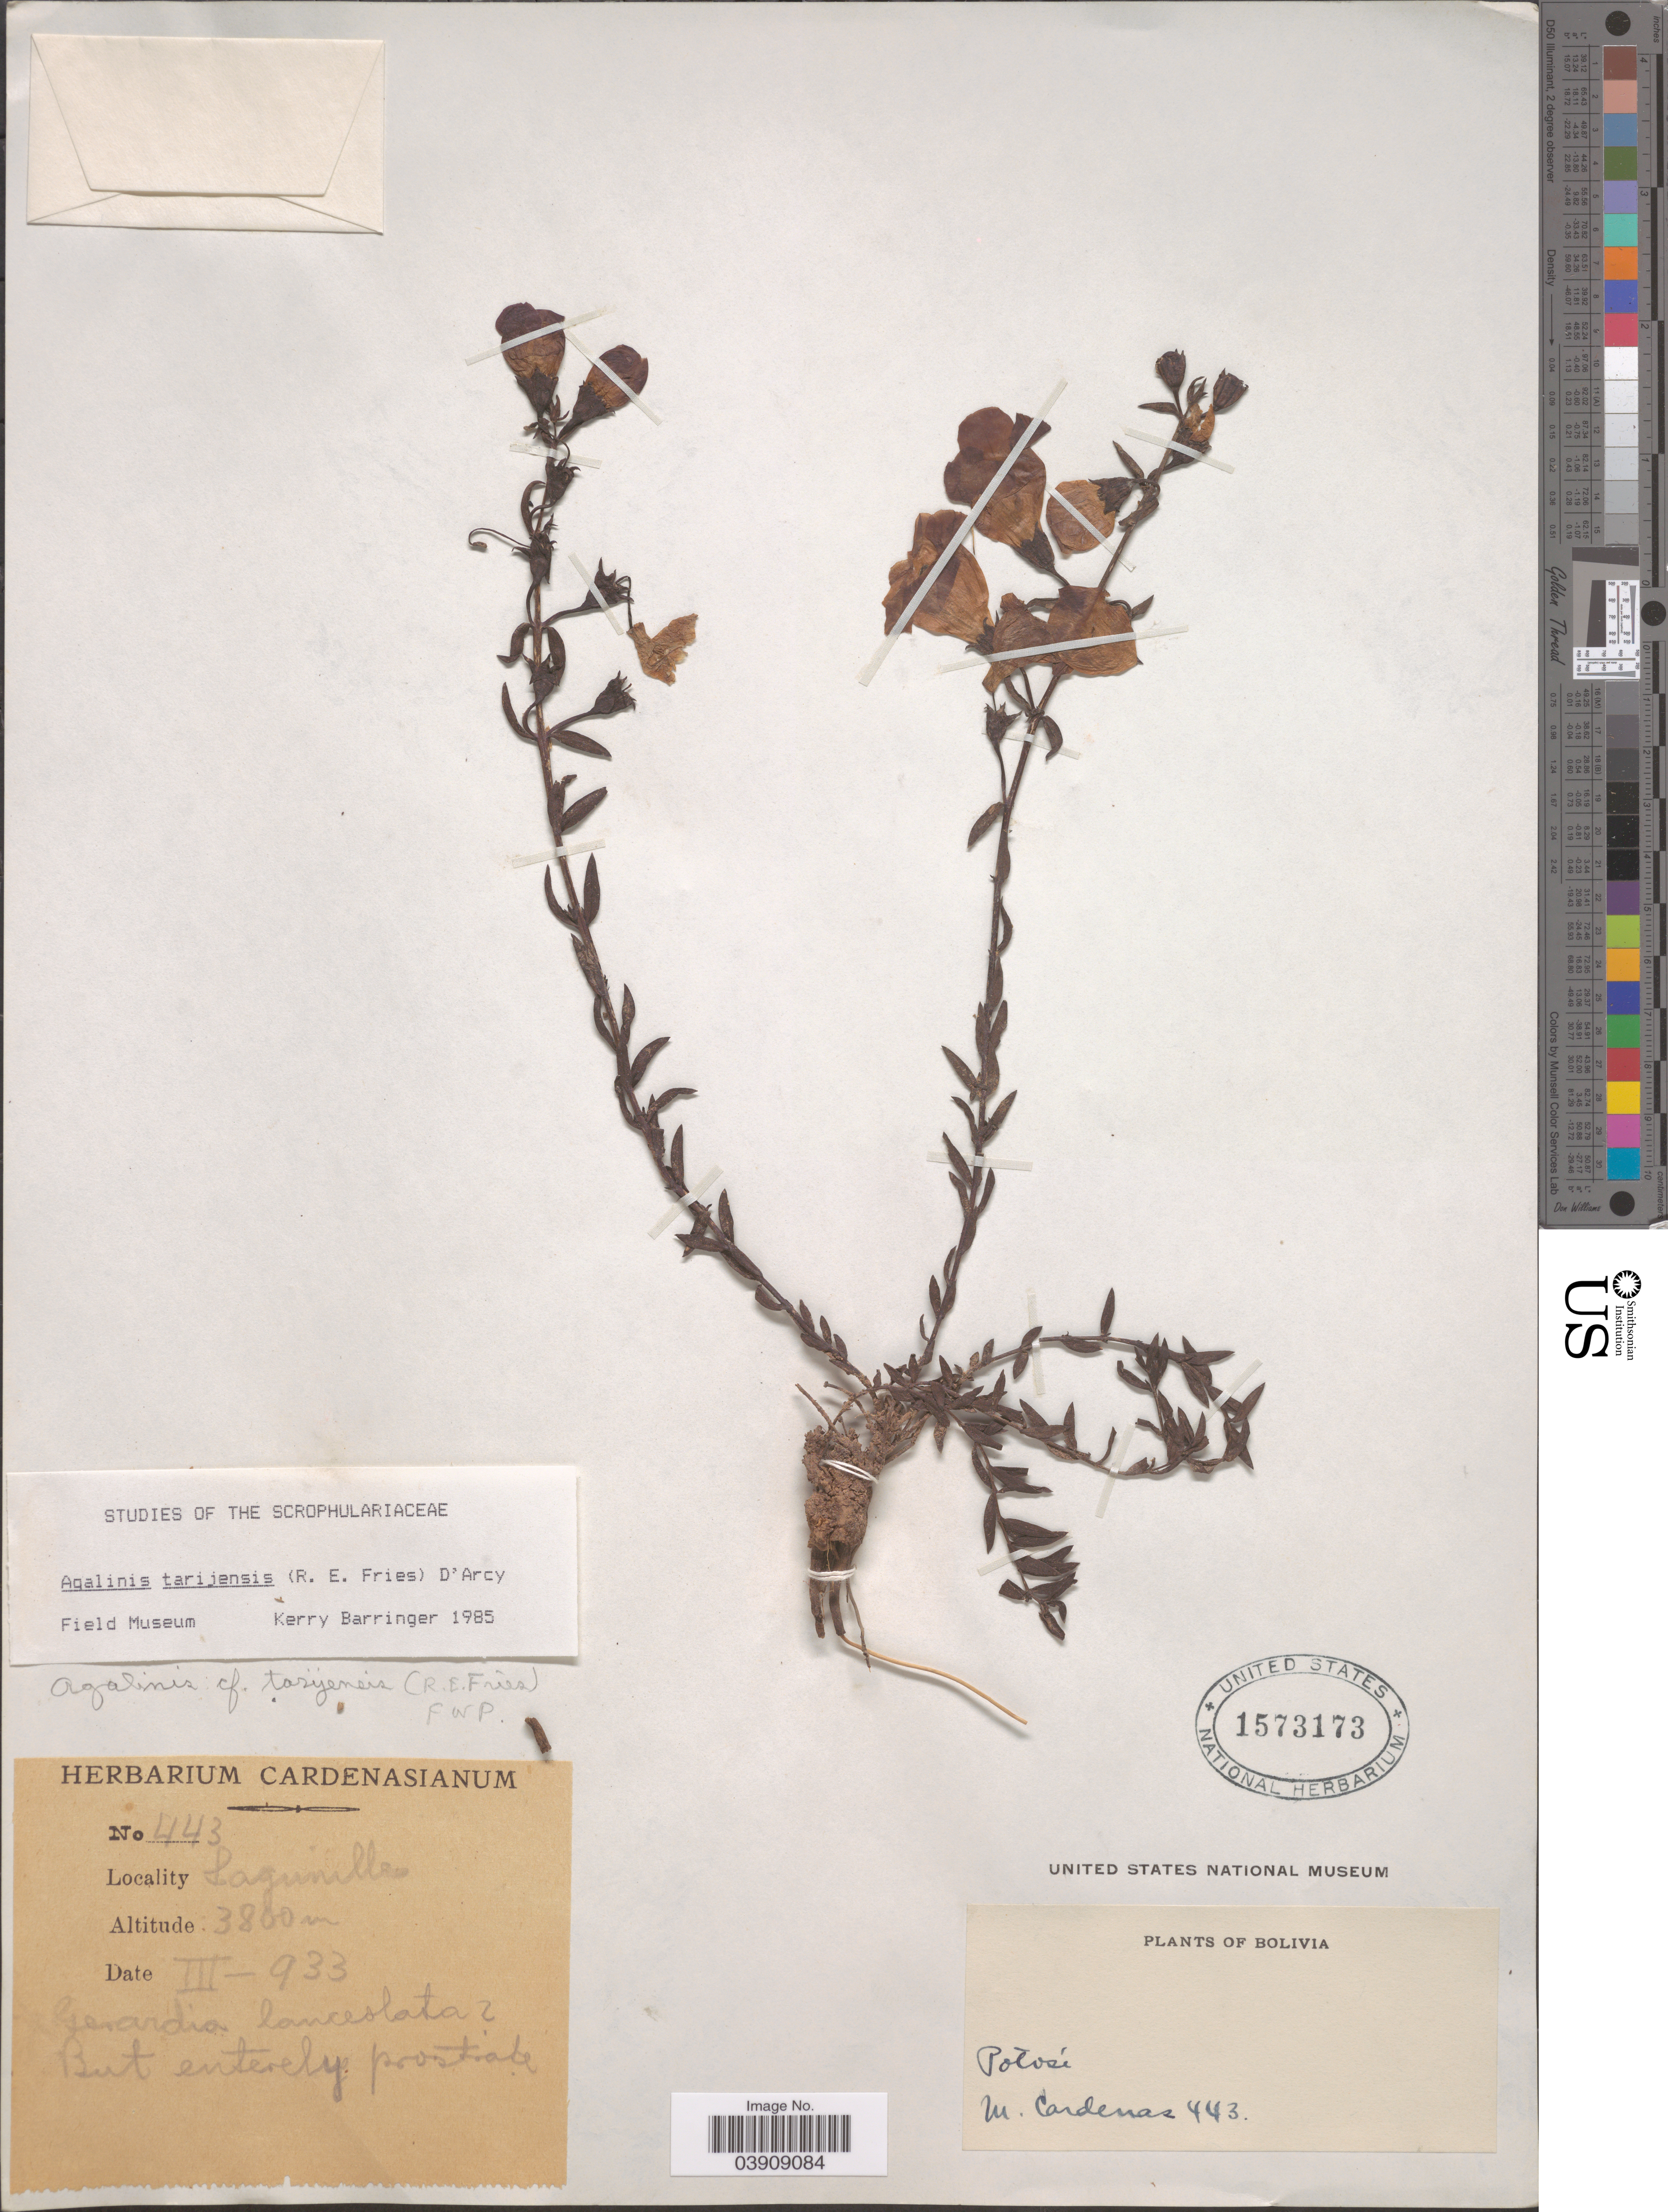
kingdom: Plantae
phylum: Tracheophyta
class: Magnoliopsida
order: Lamiales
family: Orobanchaceae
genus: Agalinis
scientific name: Agalinis tarijensis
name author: (R.E. Fr.) D'Arcy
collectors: M. Cárdenas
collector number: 443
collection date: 1933-03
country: Bolivia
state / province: Potosi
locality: Lagunillas.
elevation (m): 3800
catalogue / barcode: US 1573173